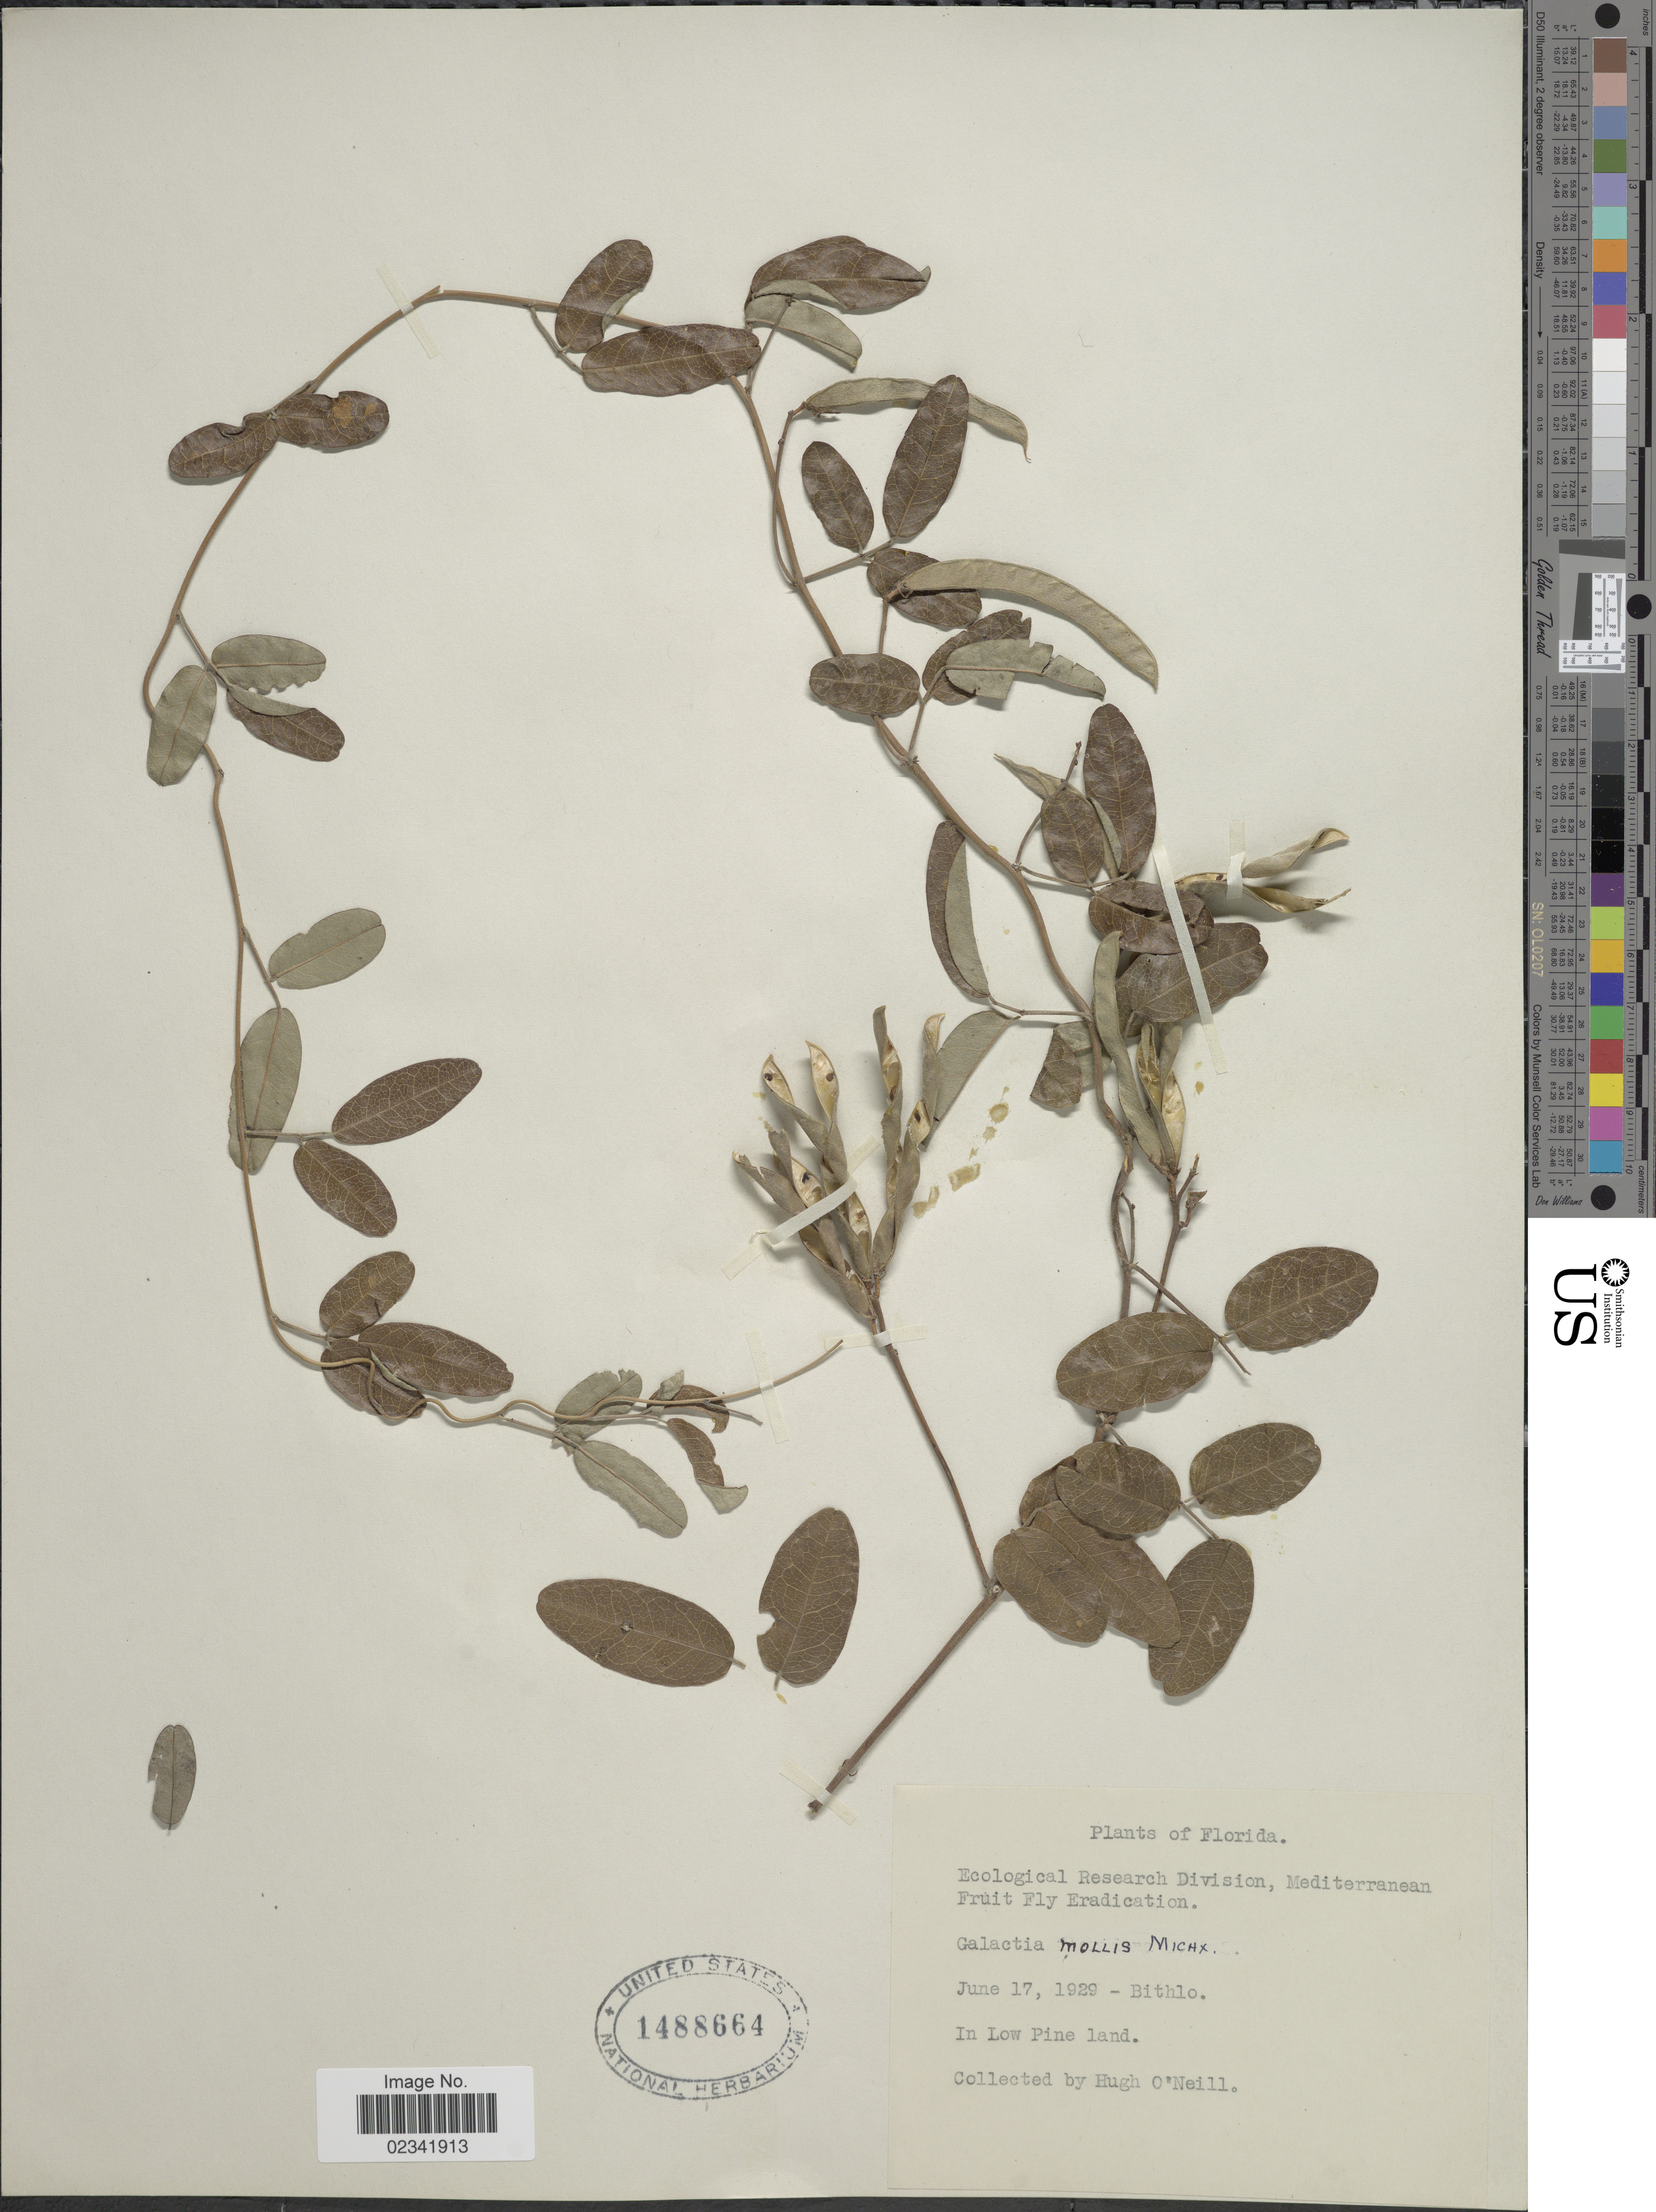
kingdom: Plantae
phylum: Tracheophyta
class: Magnoliopsida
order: Fabales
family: Fabaceae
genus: Galactia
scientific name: Galactia volubilis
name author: (L.) Britton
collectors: H. O'Neill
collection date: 1929-06-17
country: United States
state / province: Florida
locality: Bithlo, In Low Pine land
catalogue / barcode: US 1488664